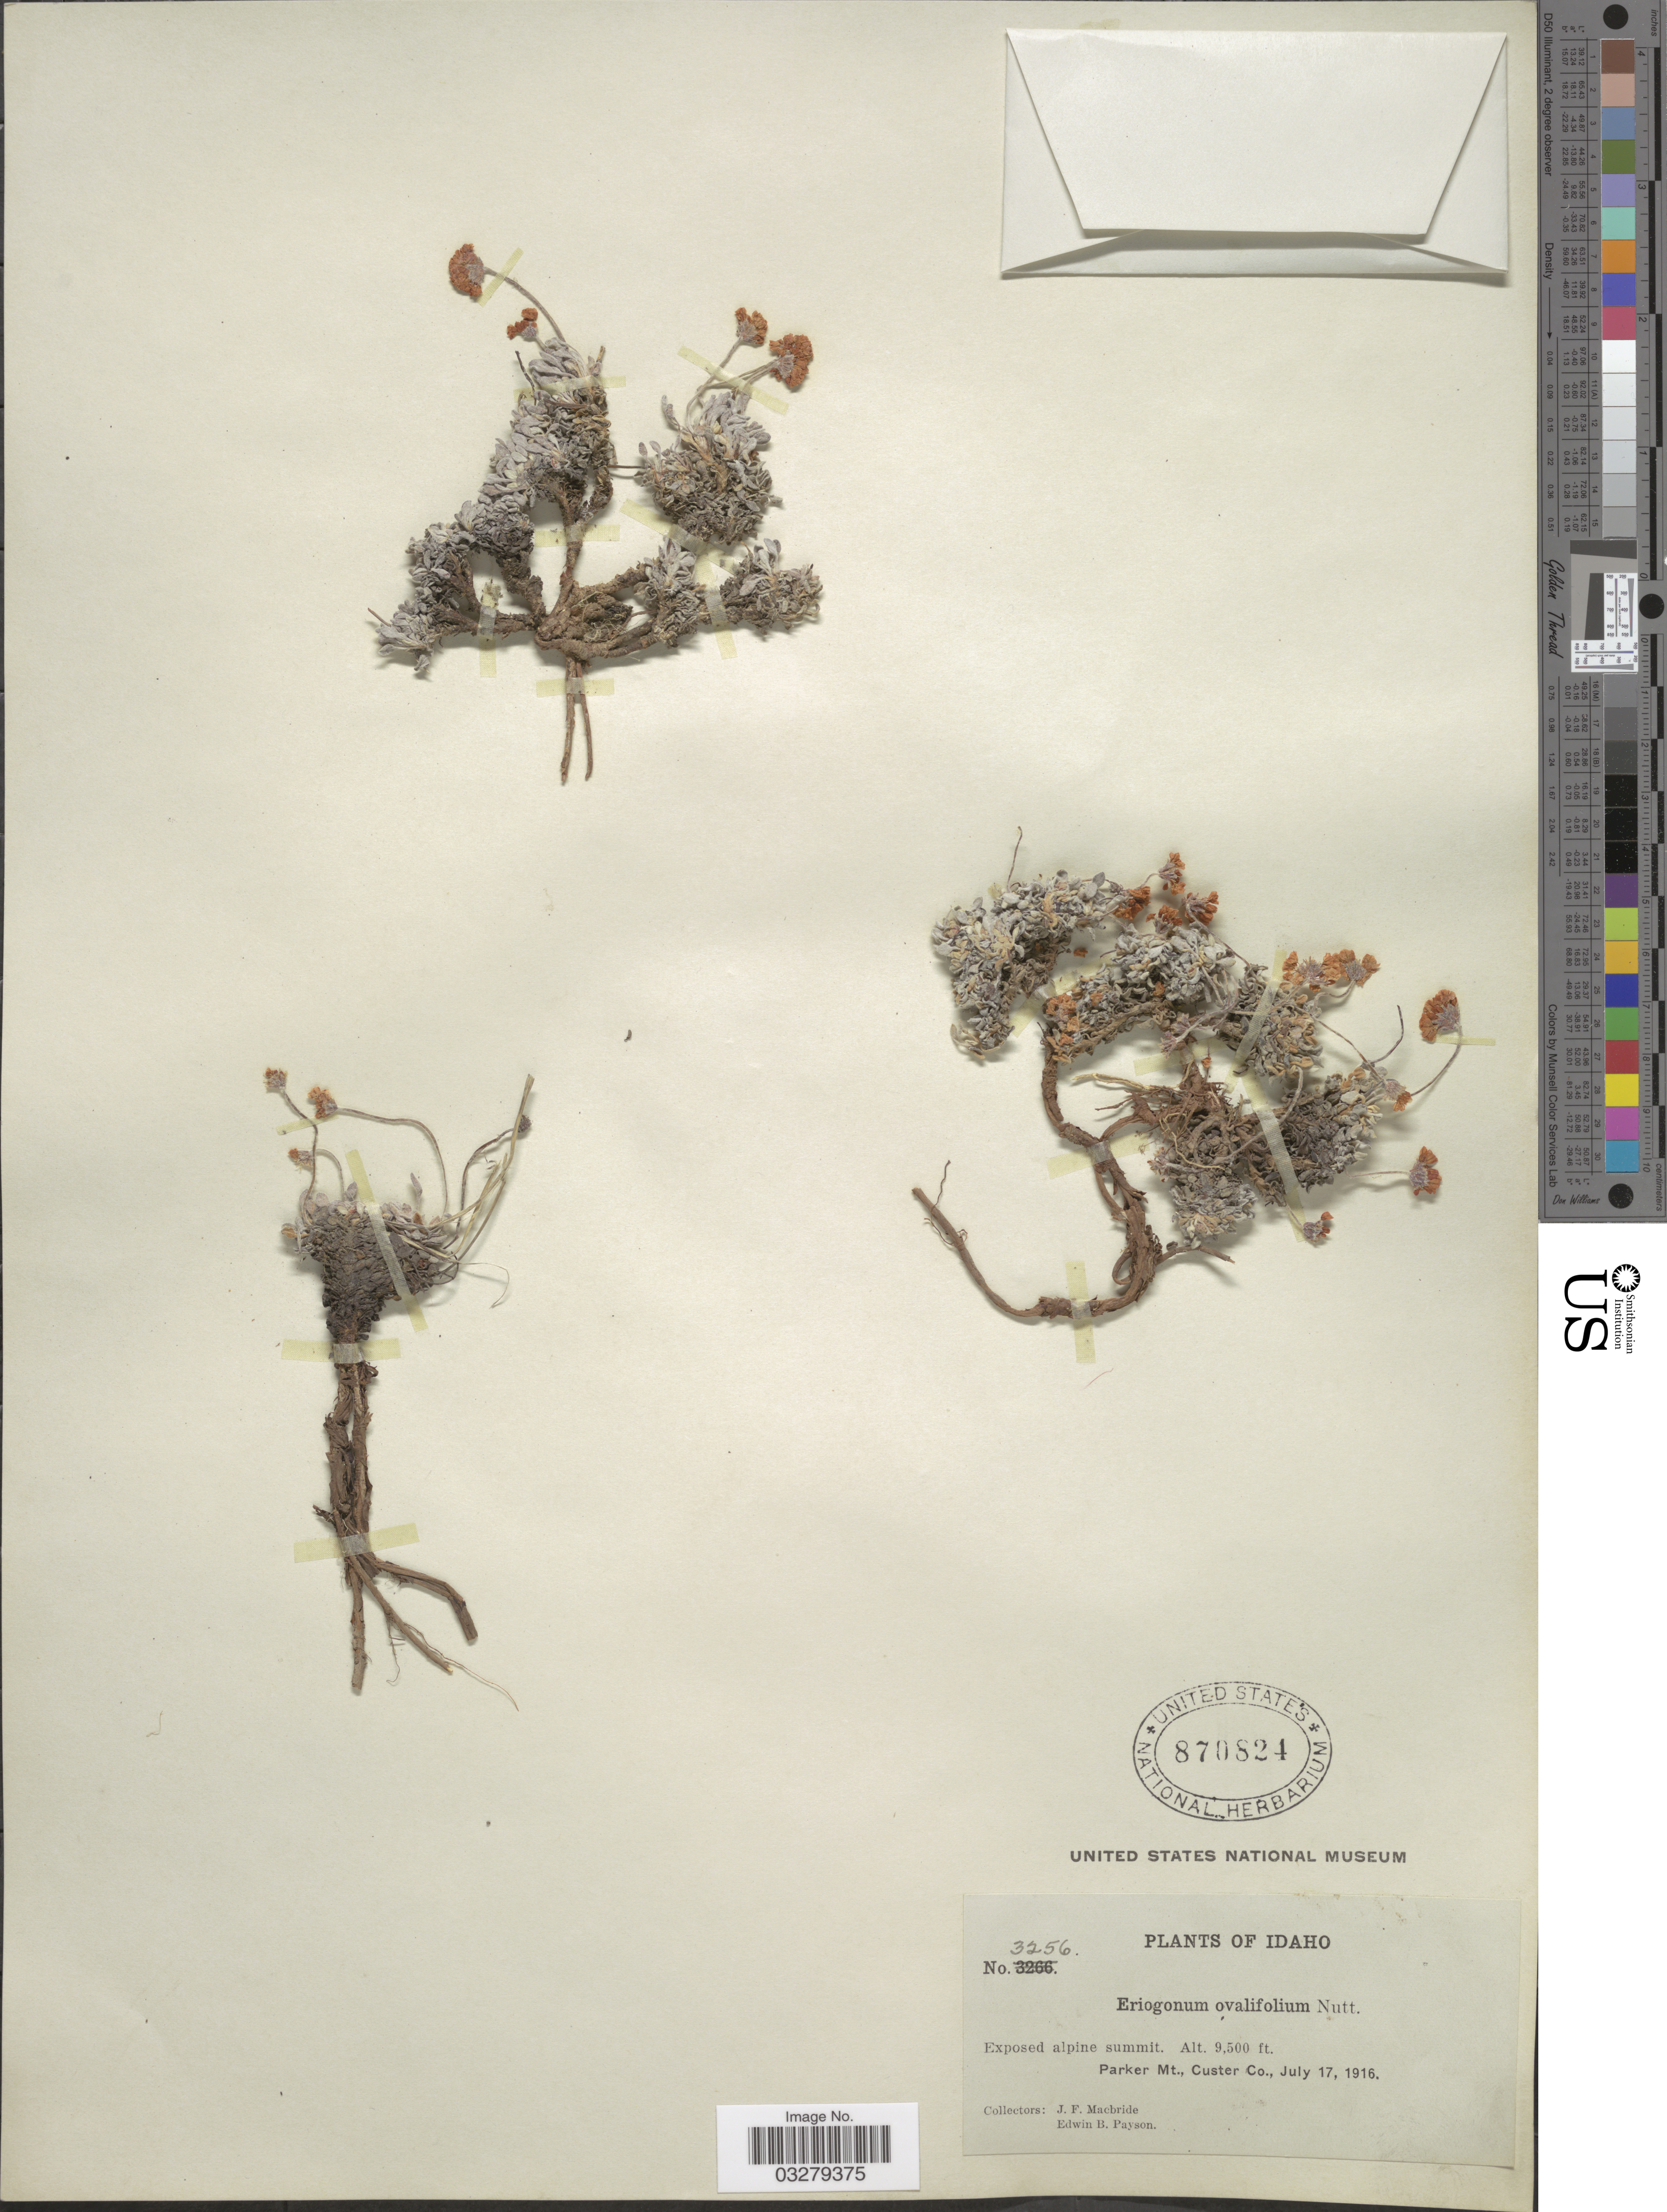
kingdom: Plantae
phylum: Tracheophyta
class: Magnoliopsida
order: Caryophyllales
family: Polygonaceae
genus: Eriogonum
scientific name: Eriogonum ovalifolium var. depressum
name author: Blank.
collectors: J. F. Macbride & E. B. Payson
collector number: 3256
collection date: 1916-07-17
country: United States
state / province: Idaho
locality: Parker Mt., Custer Co.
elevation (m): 2896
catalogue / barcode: US 870824